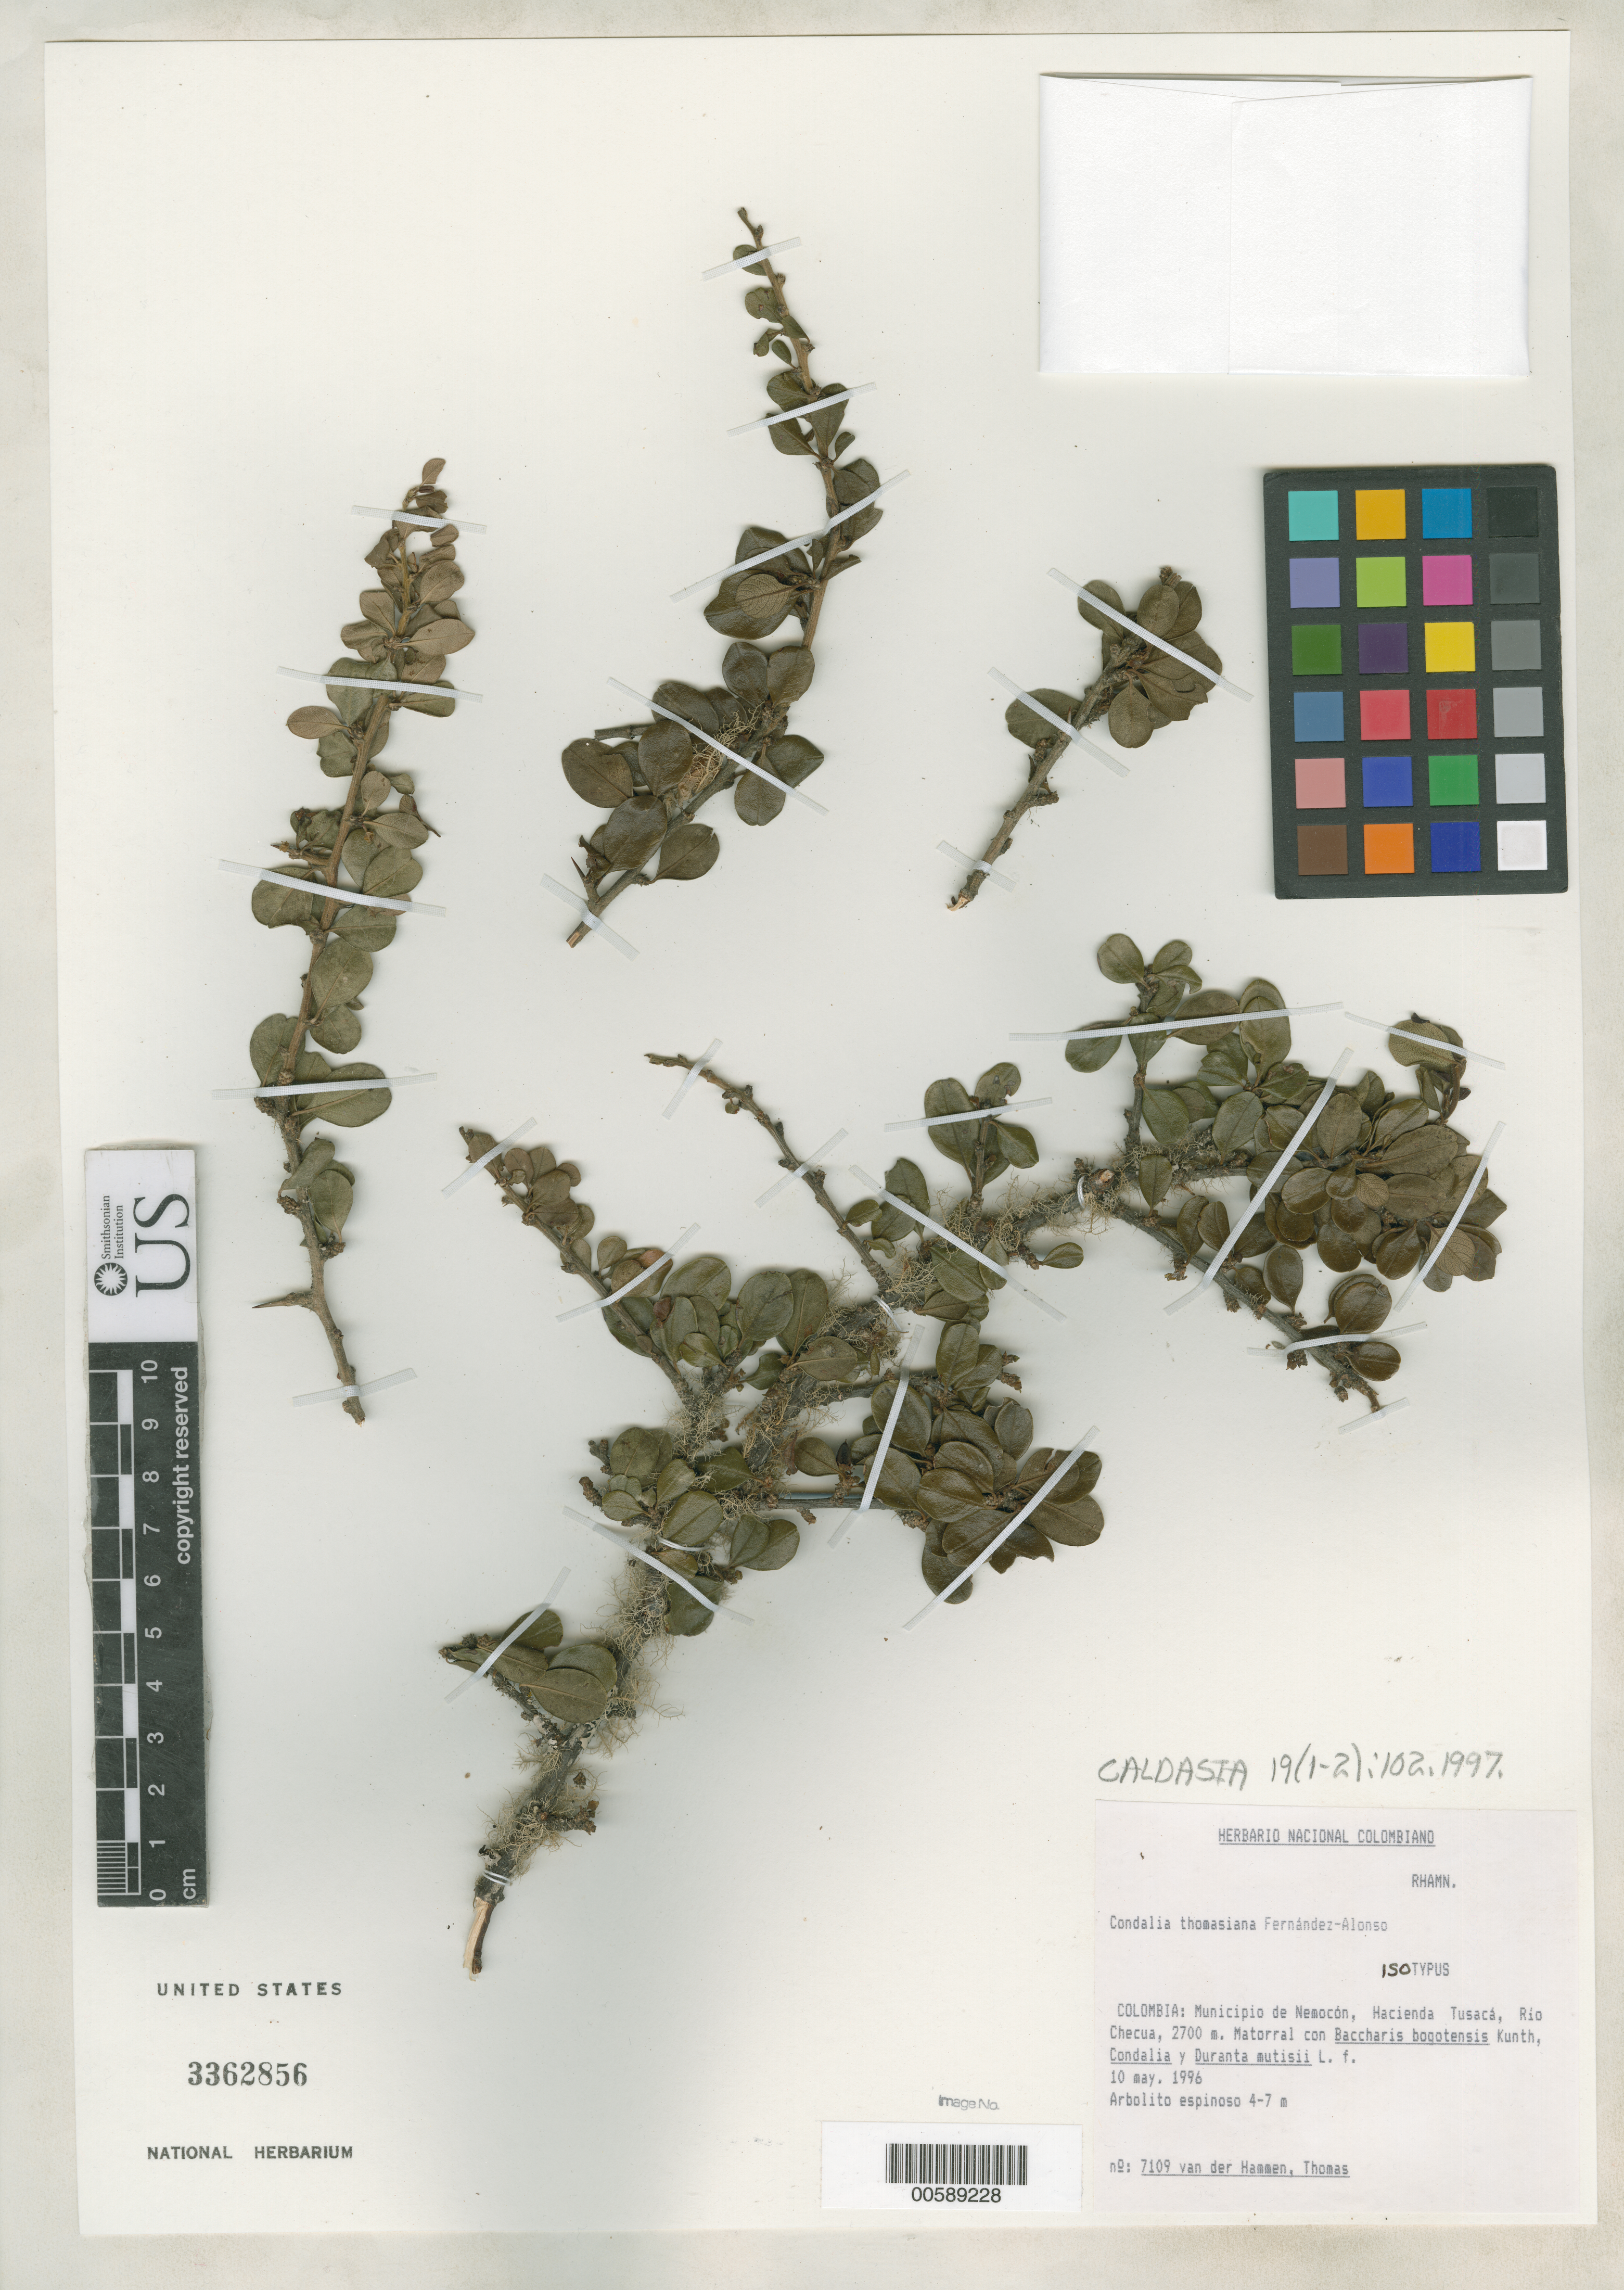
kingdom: Plantae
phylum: Tracheophyta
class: Magnoliopsida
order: Rosales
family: Rhamnaceae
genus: Condalia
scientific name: Condalia thomasiana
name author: Fern. Alonso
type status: Isotype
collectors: T. Hammen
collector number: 7109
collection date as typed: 10 May 1996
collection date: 1996-05-10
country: Colombia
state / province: Cundinamarca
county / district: Nemocón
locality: Hacienda Tusaca, Rio Checua.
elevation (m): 2700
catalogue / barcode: US 3362856